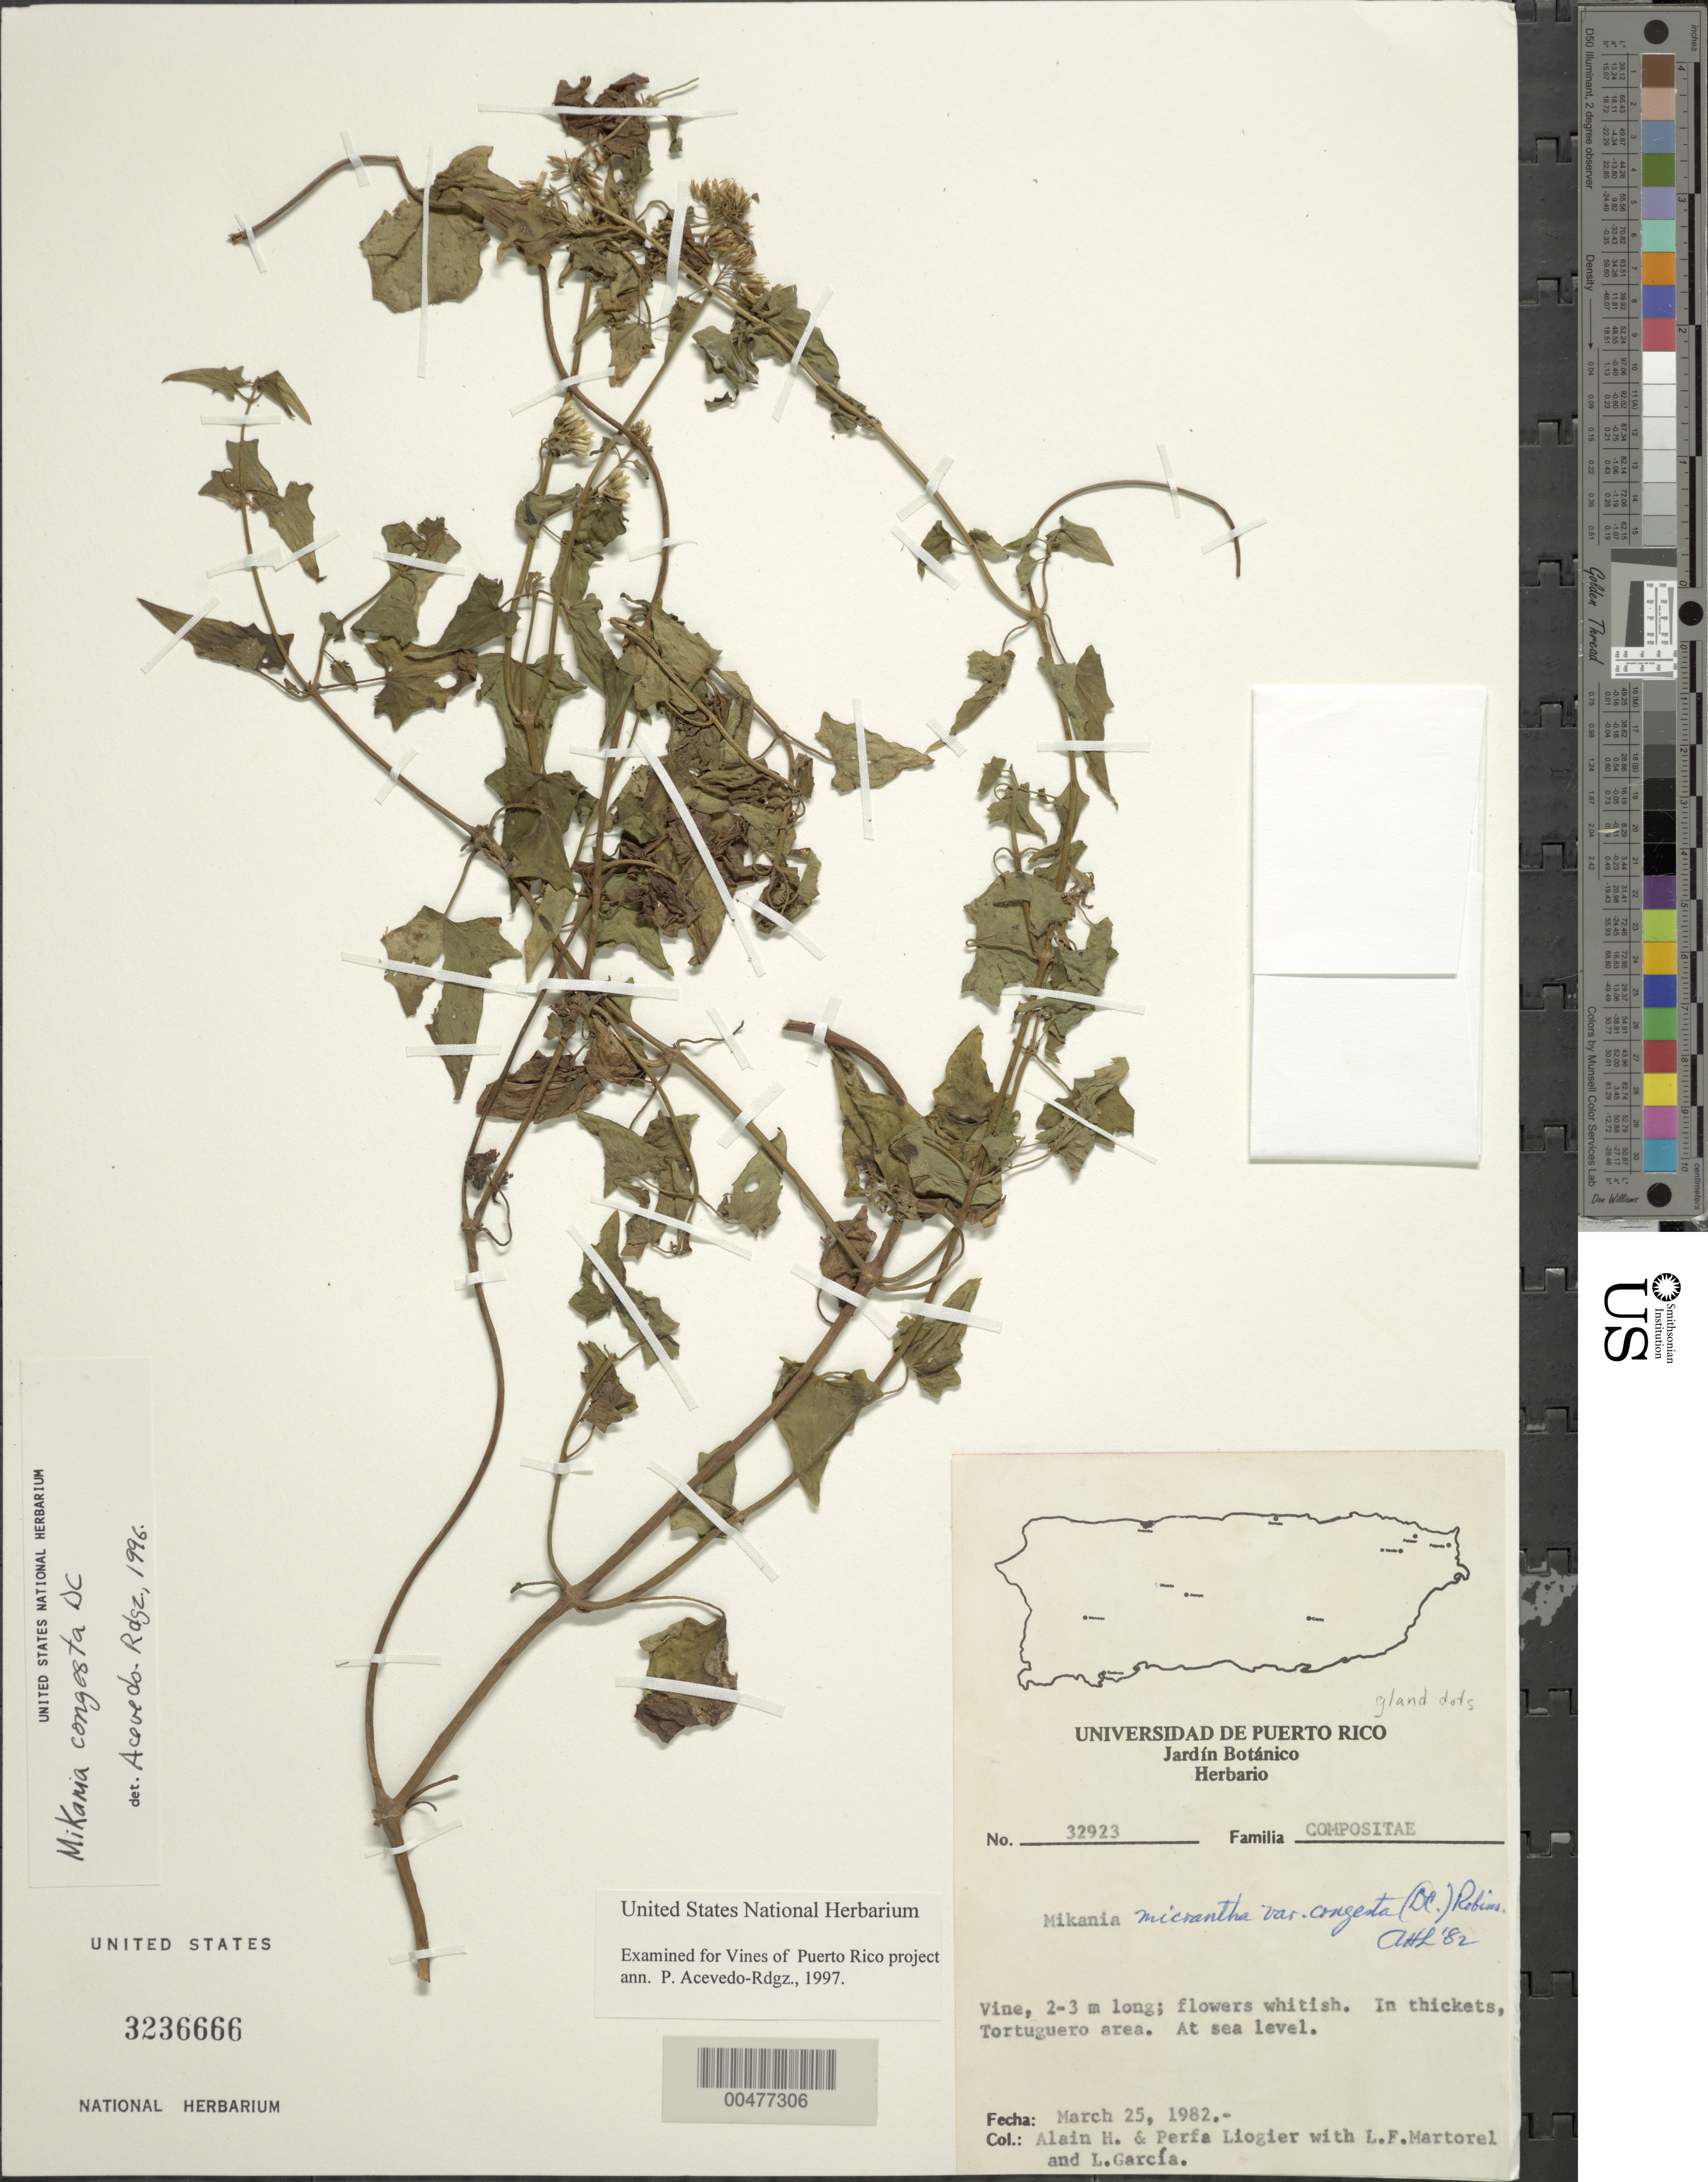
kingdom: Plantae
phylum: Tracheophyta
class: Magnoliopsida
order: Asterales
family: Asteraceae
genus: Mikania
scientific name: Mikania congesta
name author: DC.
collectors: A. H. Liogier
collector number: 32923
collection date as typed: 25 Mar 1982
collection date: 1982-03-25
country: Puerto Rico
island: Greater Antilles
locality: Tortuguero area. In thickets at sea level.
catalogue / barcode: US 3236666